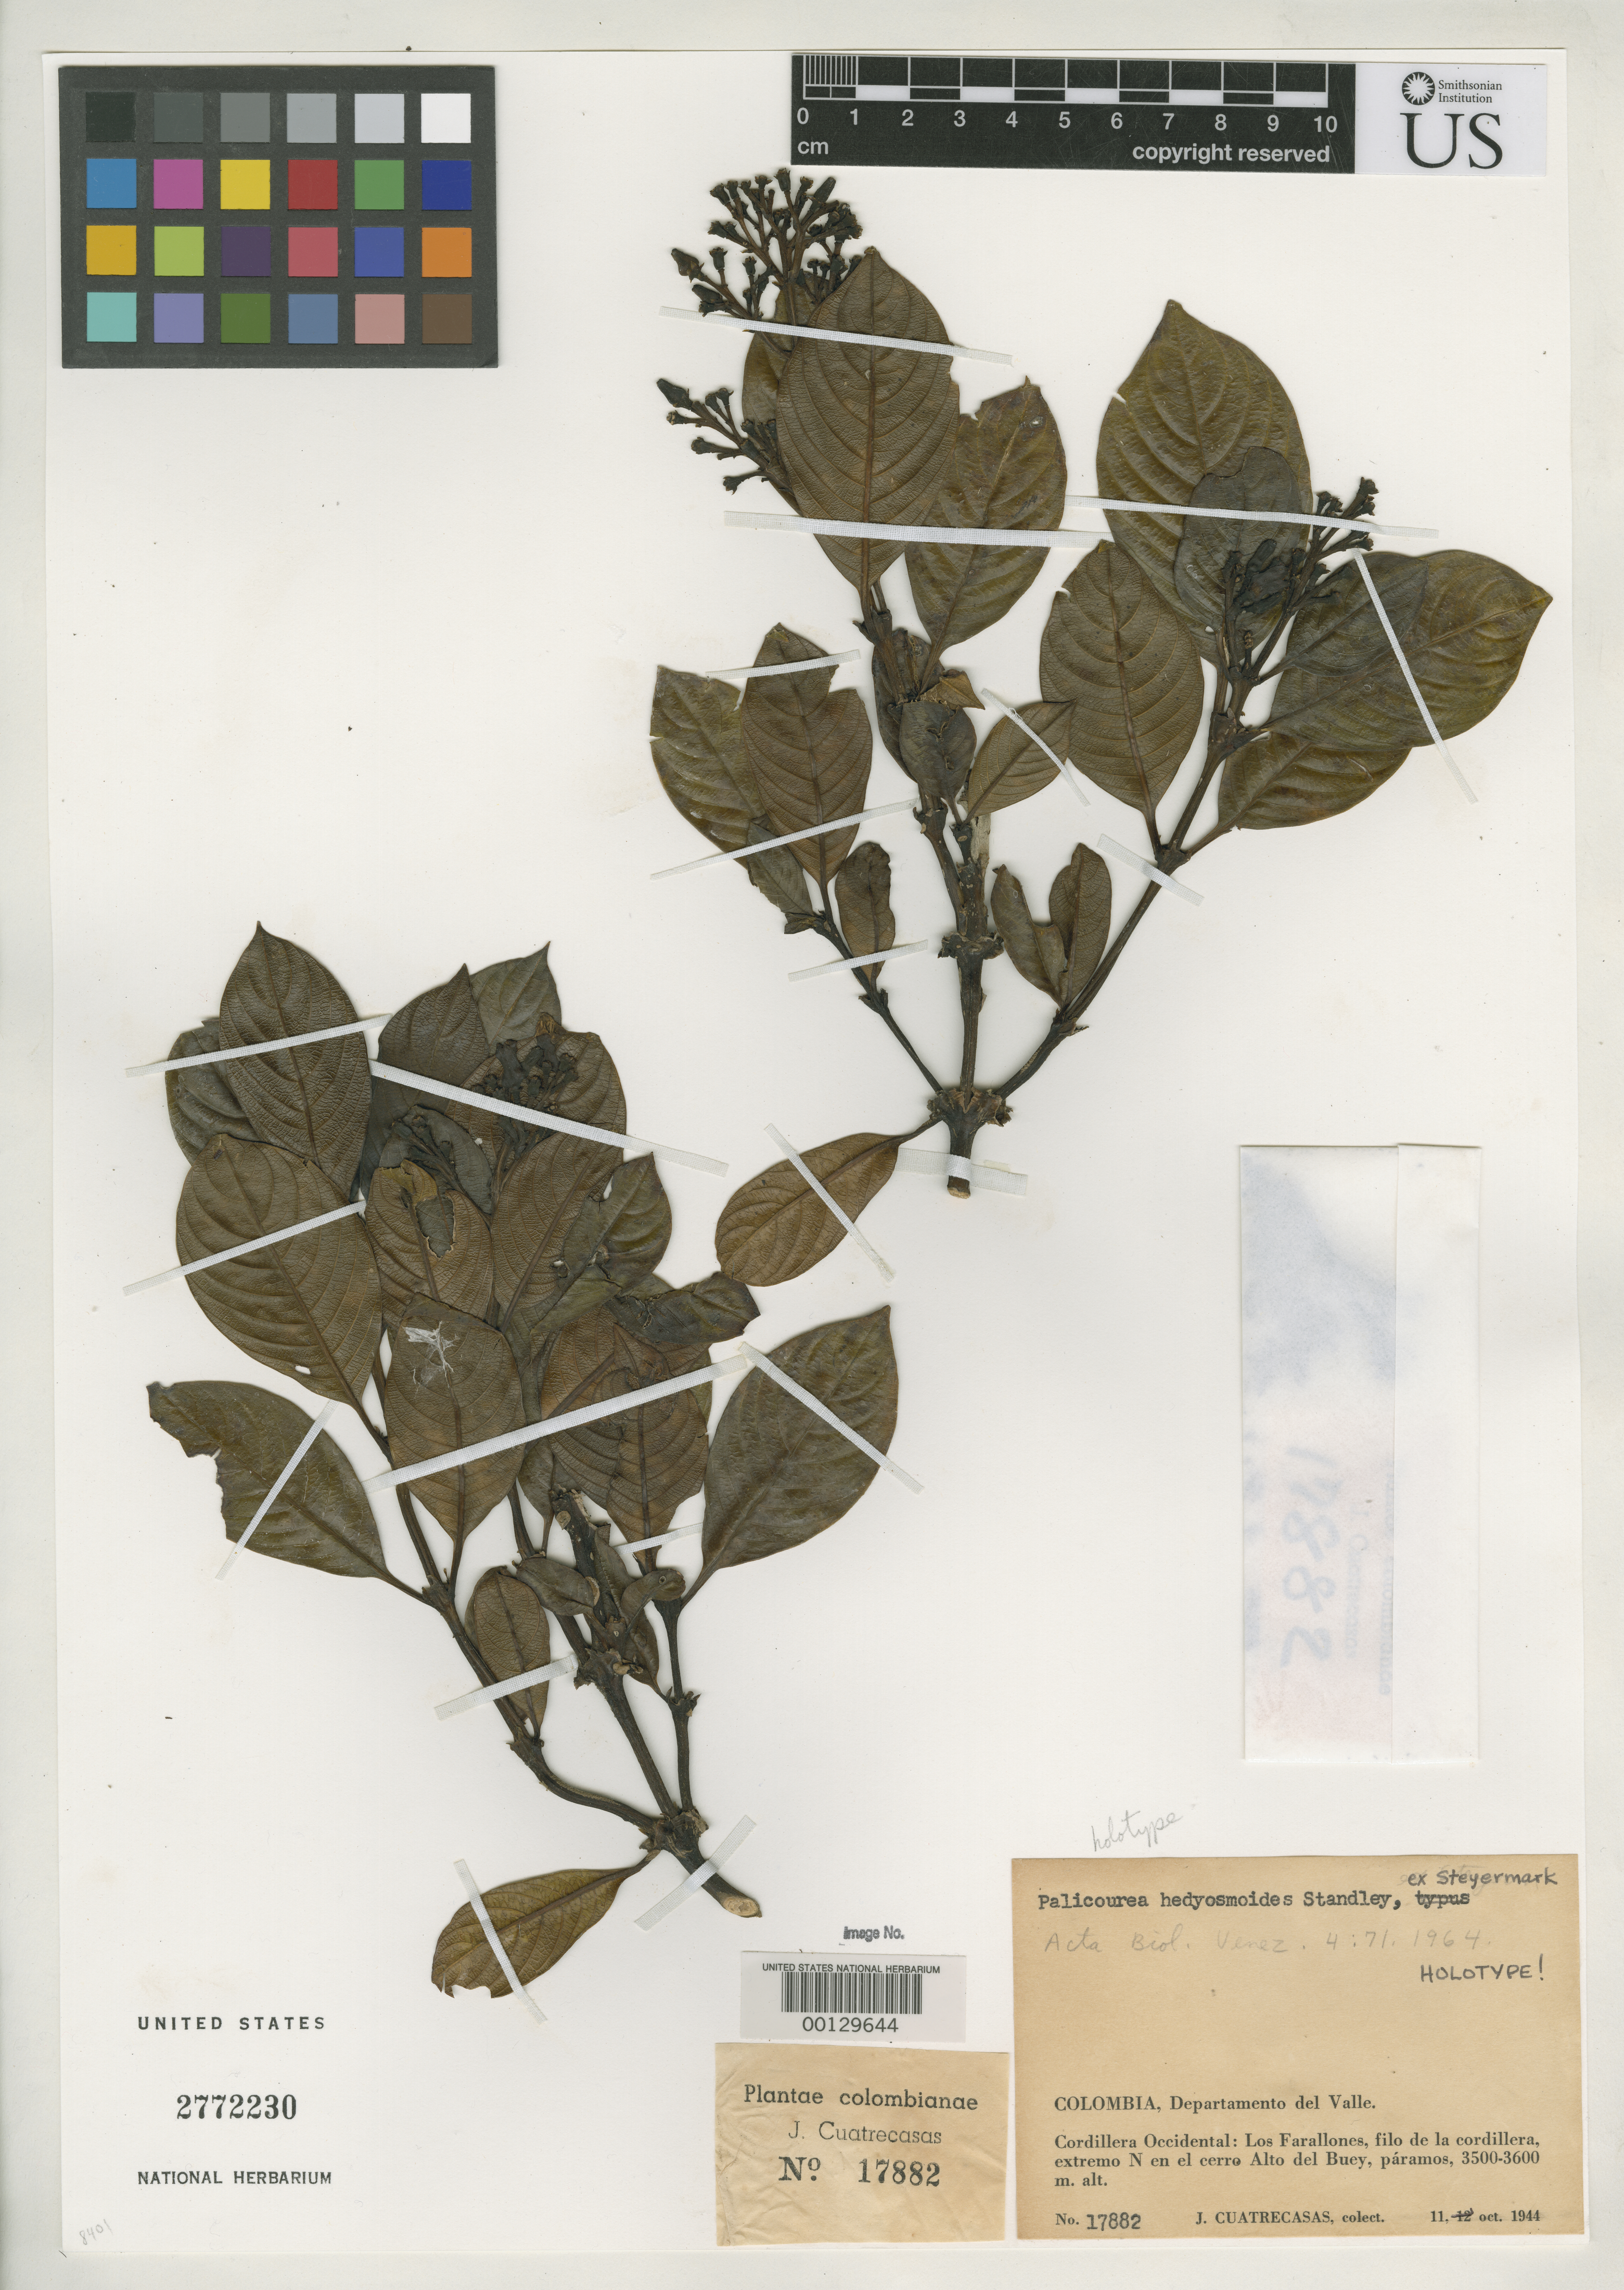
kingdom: Plantae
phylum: Tracheophyta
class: Magnoliopsida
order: Gentianales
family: Rubiaceae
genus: Palicourea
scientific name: Palicourea hedyosmoides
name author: Standl. ex Steyerm.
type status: Holotype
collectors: J. Cuatrecasas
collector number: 17882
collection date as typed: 11 Oct 1944 to 12 Oct 1944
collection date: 1944-10-11/1944-10-12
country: Colombia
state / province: Valle del Cauca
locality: Cordillera Occidental, Los Farallones, filo de la cordillera, extremo N en el cerro Alto del Buey.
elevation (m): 3500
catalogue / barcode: US 2772230